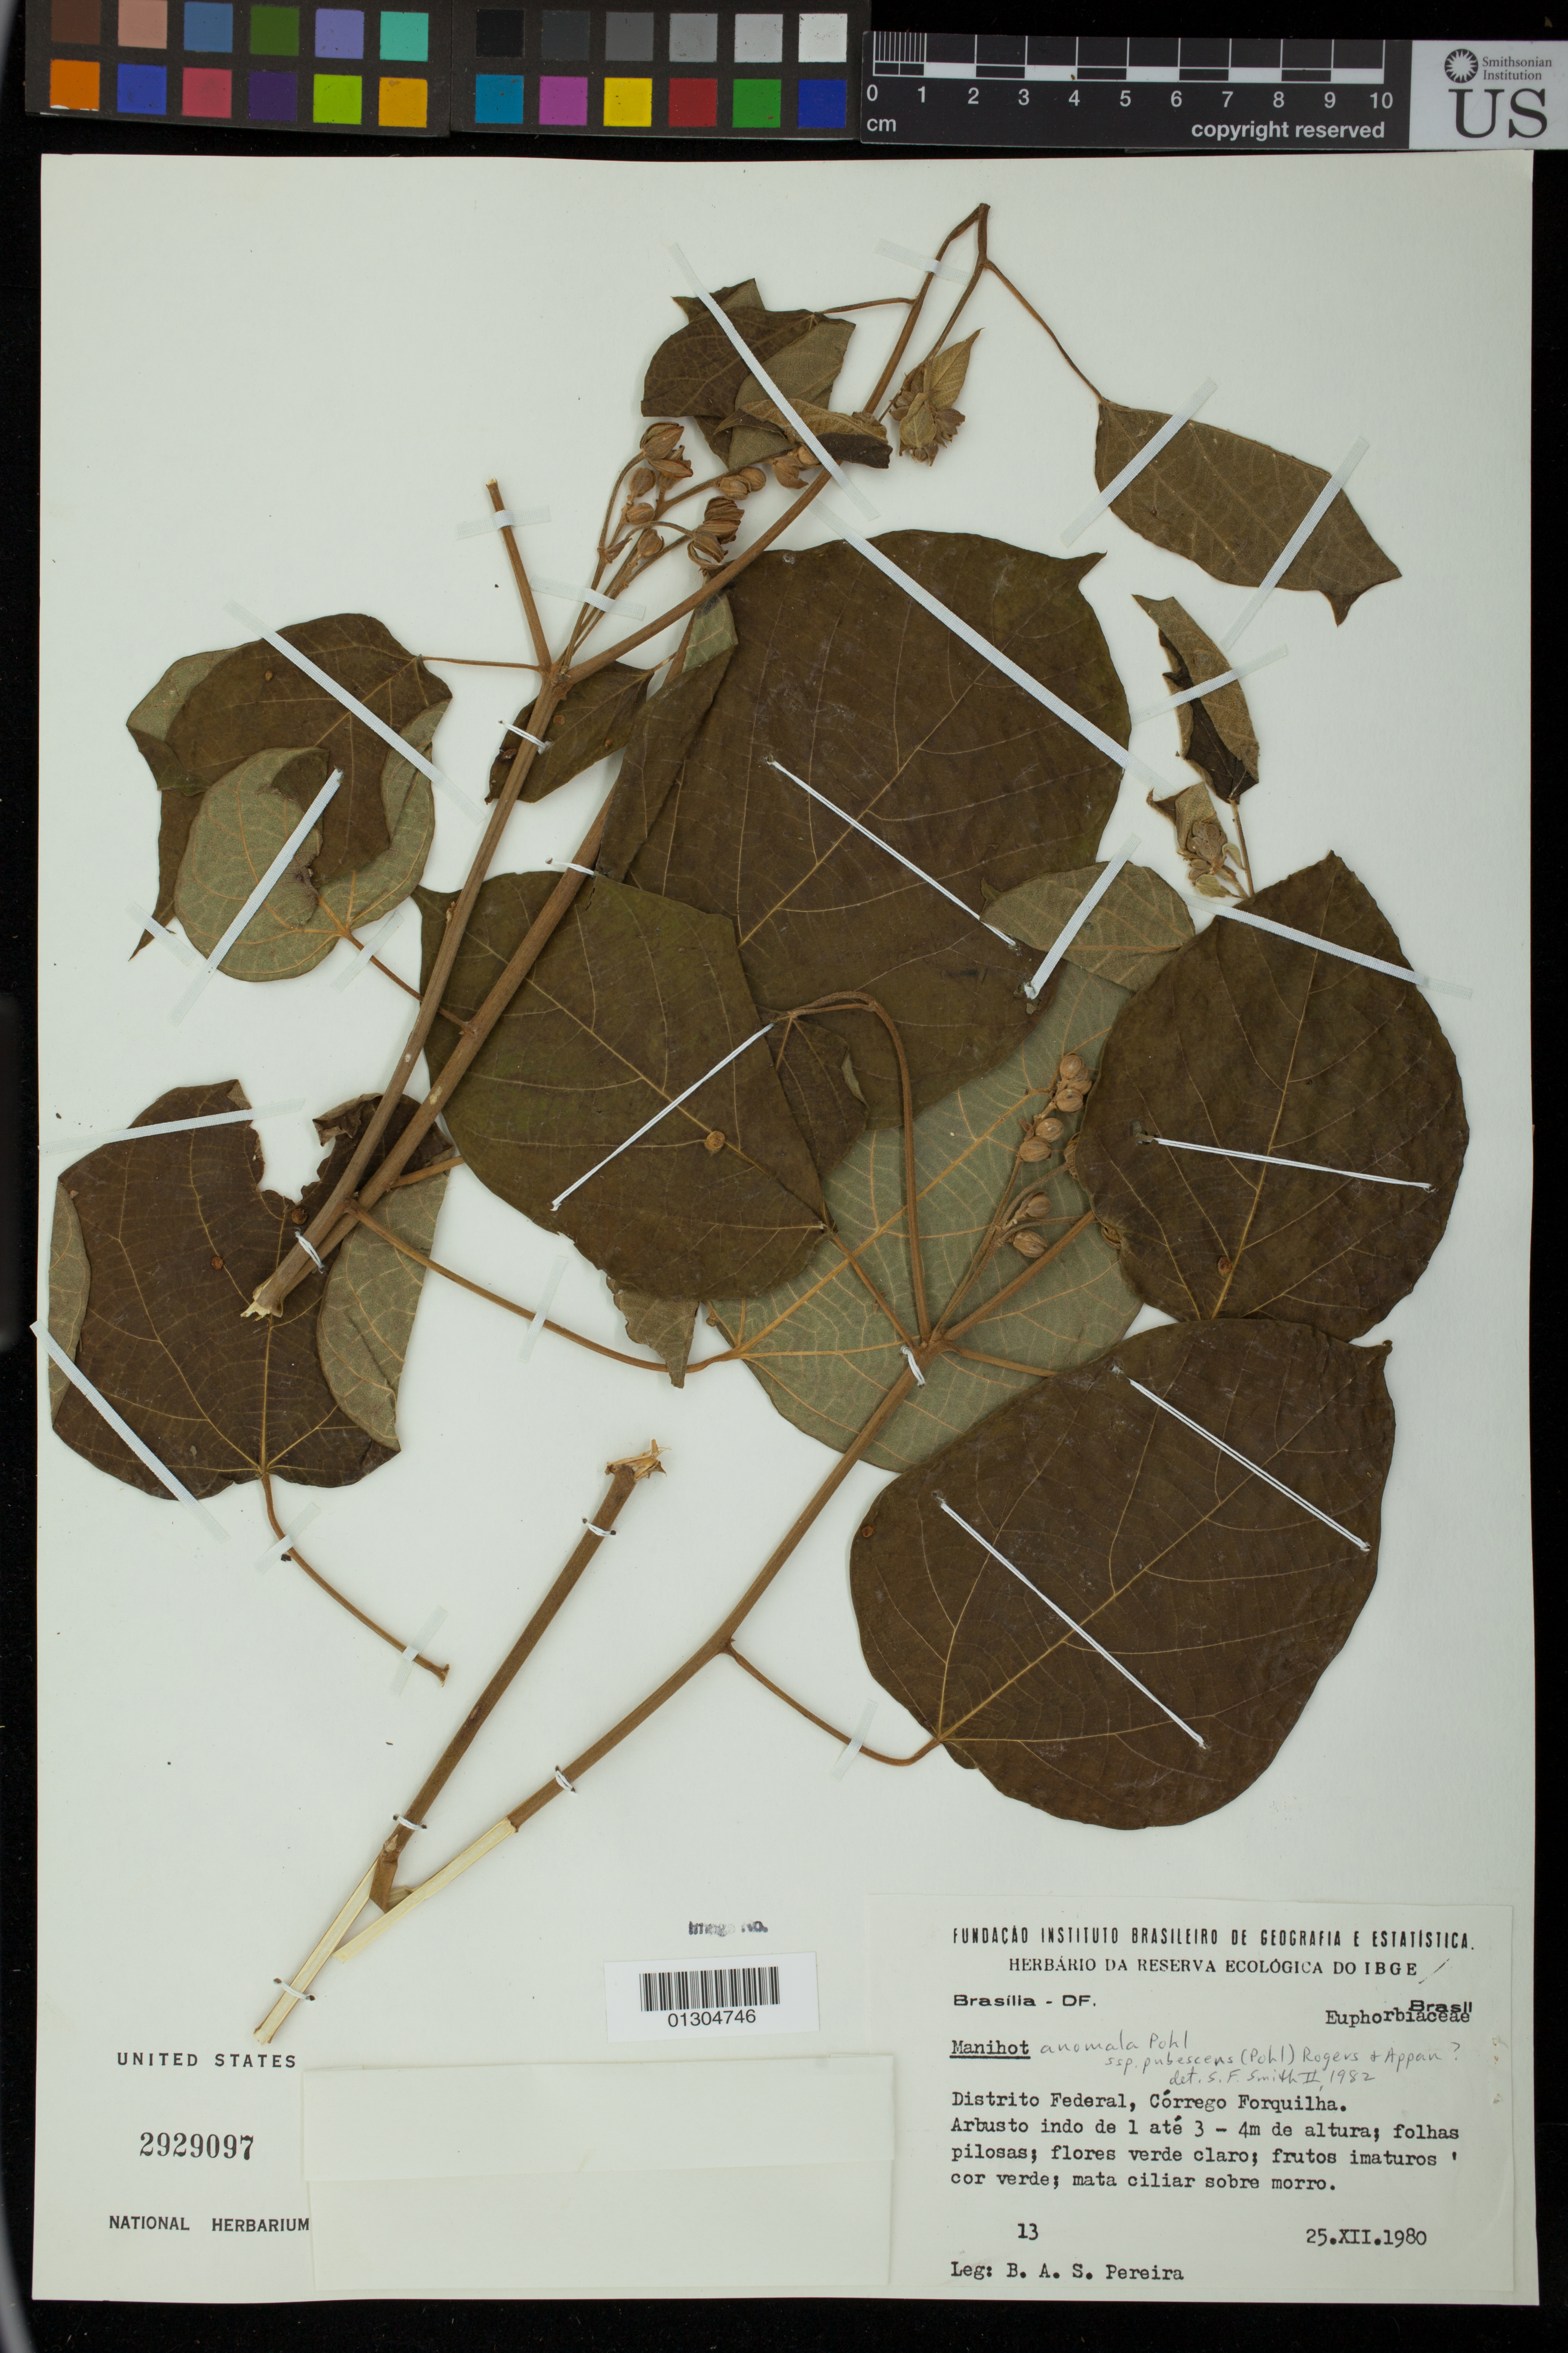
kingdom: Plantae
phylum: Tracheophyta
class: Magnoliopsida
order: Malpighiales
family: Euphorbiaceae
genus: Manihot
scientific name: Manihot anomala subsp. pubescens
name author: (Pohl) D.J. Rogers & Appan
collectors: B. A. S. Pereira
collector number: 13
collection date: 1980-12-25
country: Brazil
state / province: Distrito Federal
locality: Corrego Forquilha.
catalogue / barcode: US 2929097